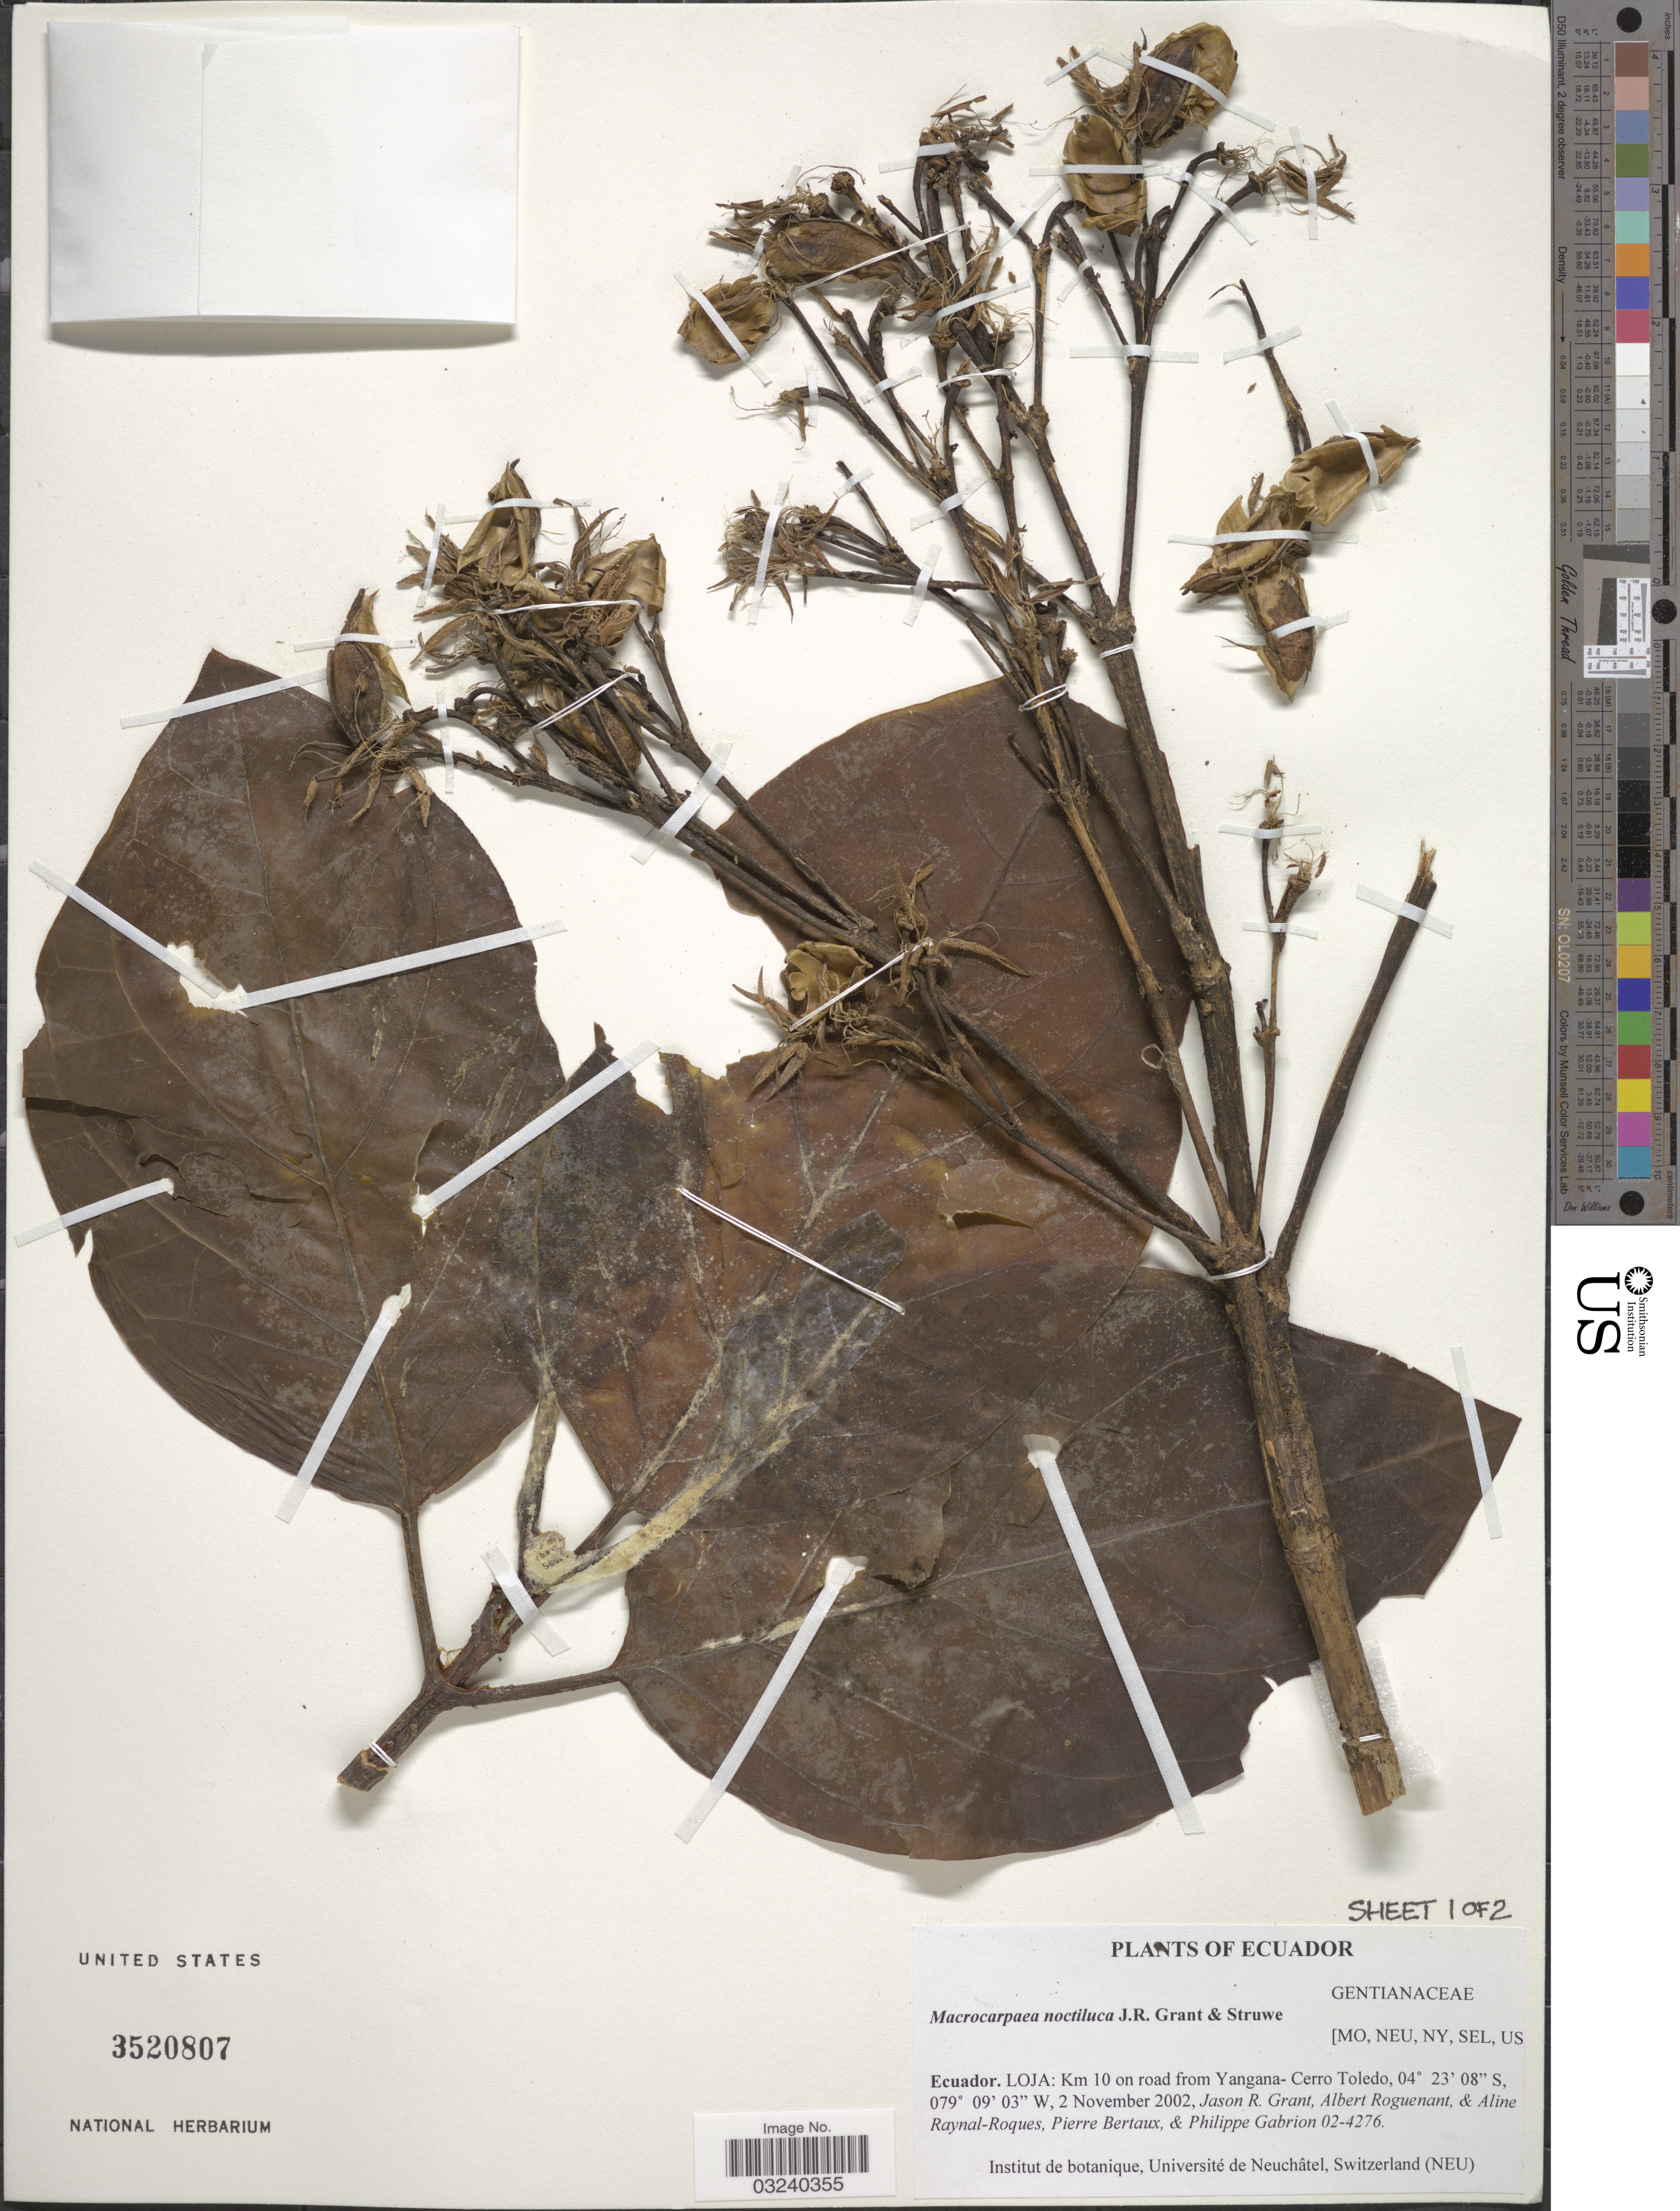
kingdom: Plantae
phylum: Tracheophyta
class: Magnoliopsida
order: Gentianales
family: Gentianaceae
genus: Macrocarpaea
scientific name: Macrocarpaea noctiluca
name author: J.R. Grant & Struwe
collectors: J. R. Grant, A. Roguenant, A. M. Raynal, P. Bertaux & P. Gabrion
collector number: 02-4276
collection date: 2002-11-02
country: Ecuador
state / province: Loja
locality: Km 10 on road from Yangana - Cerro Toledo.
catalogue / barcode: US 3520807